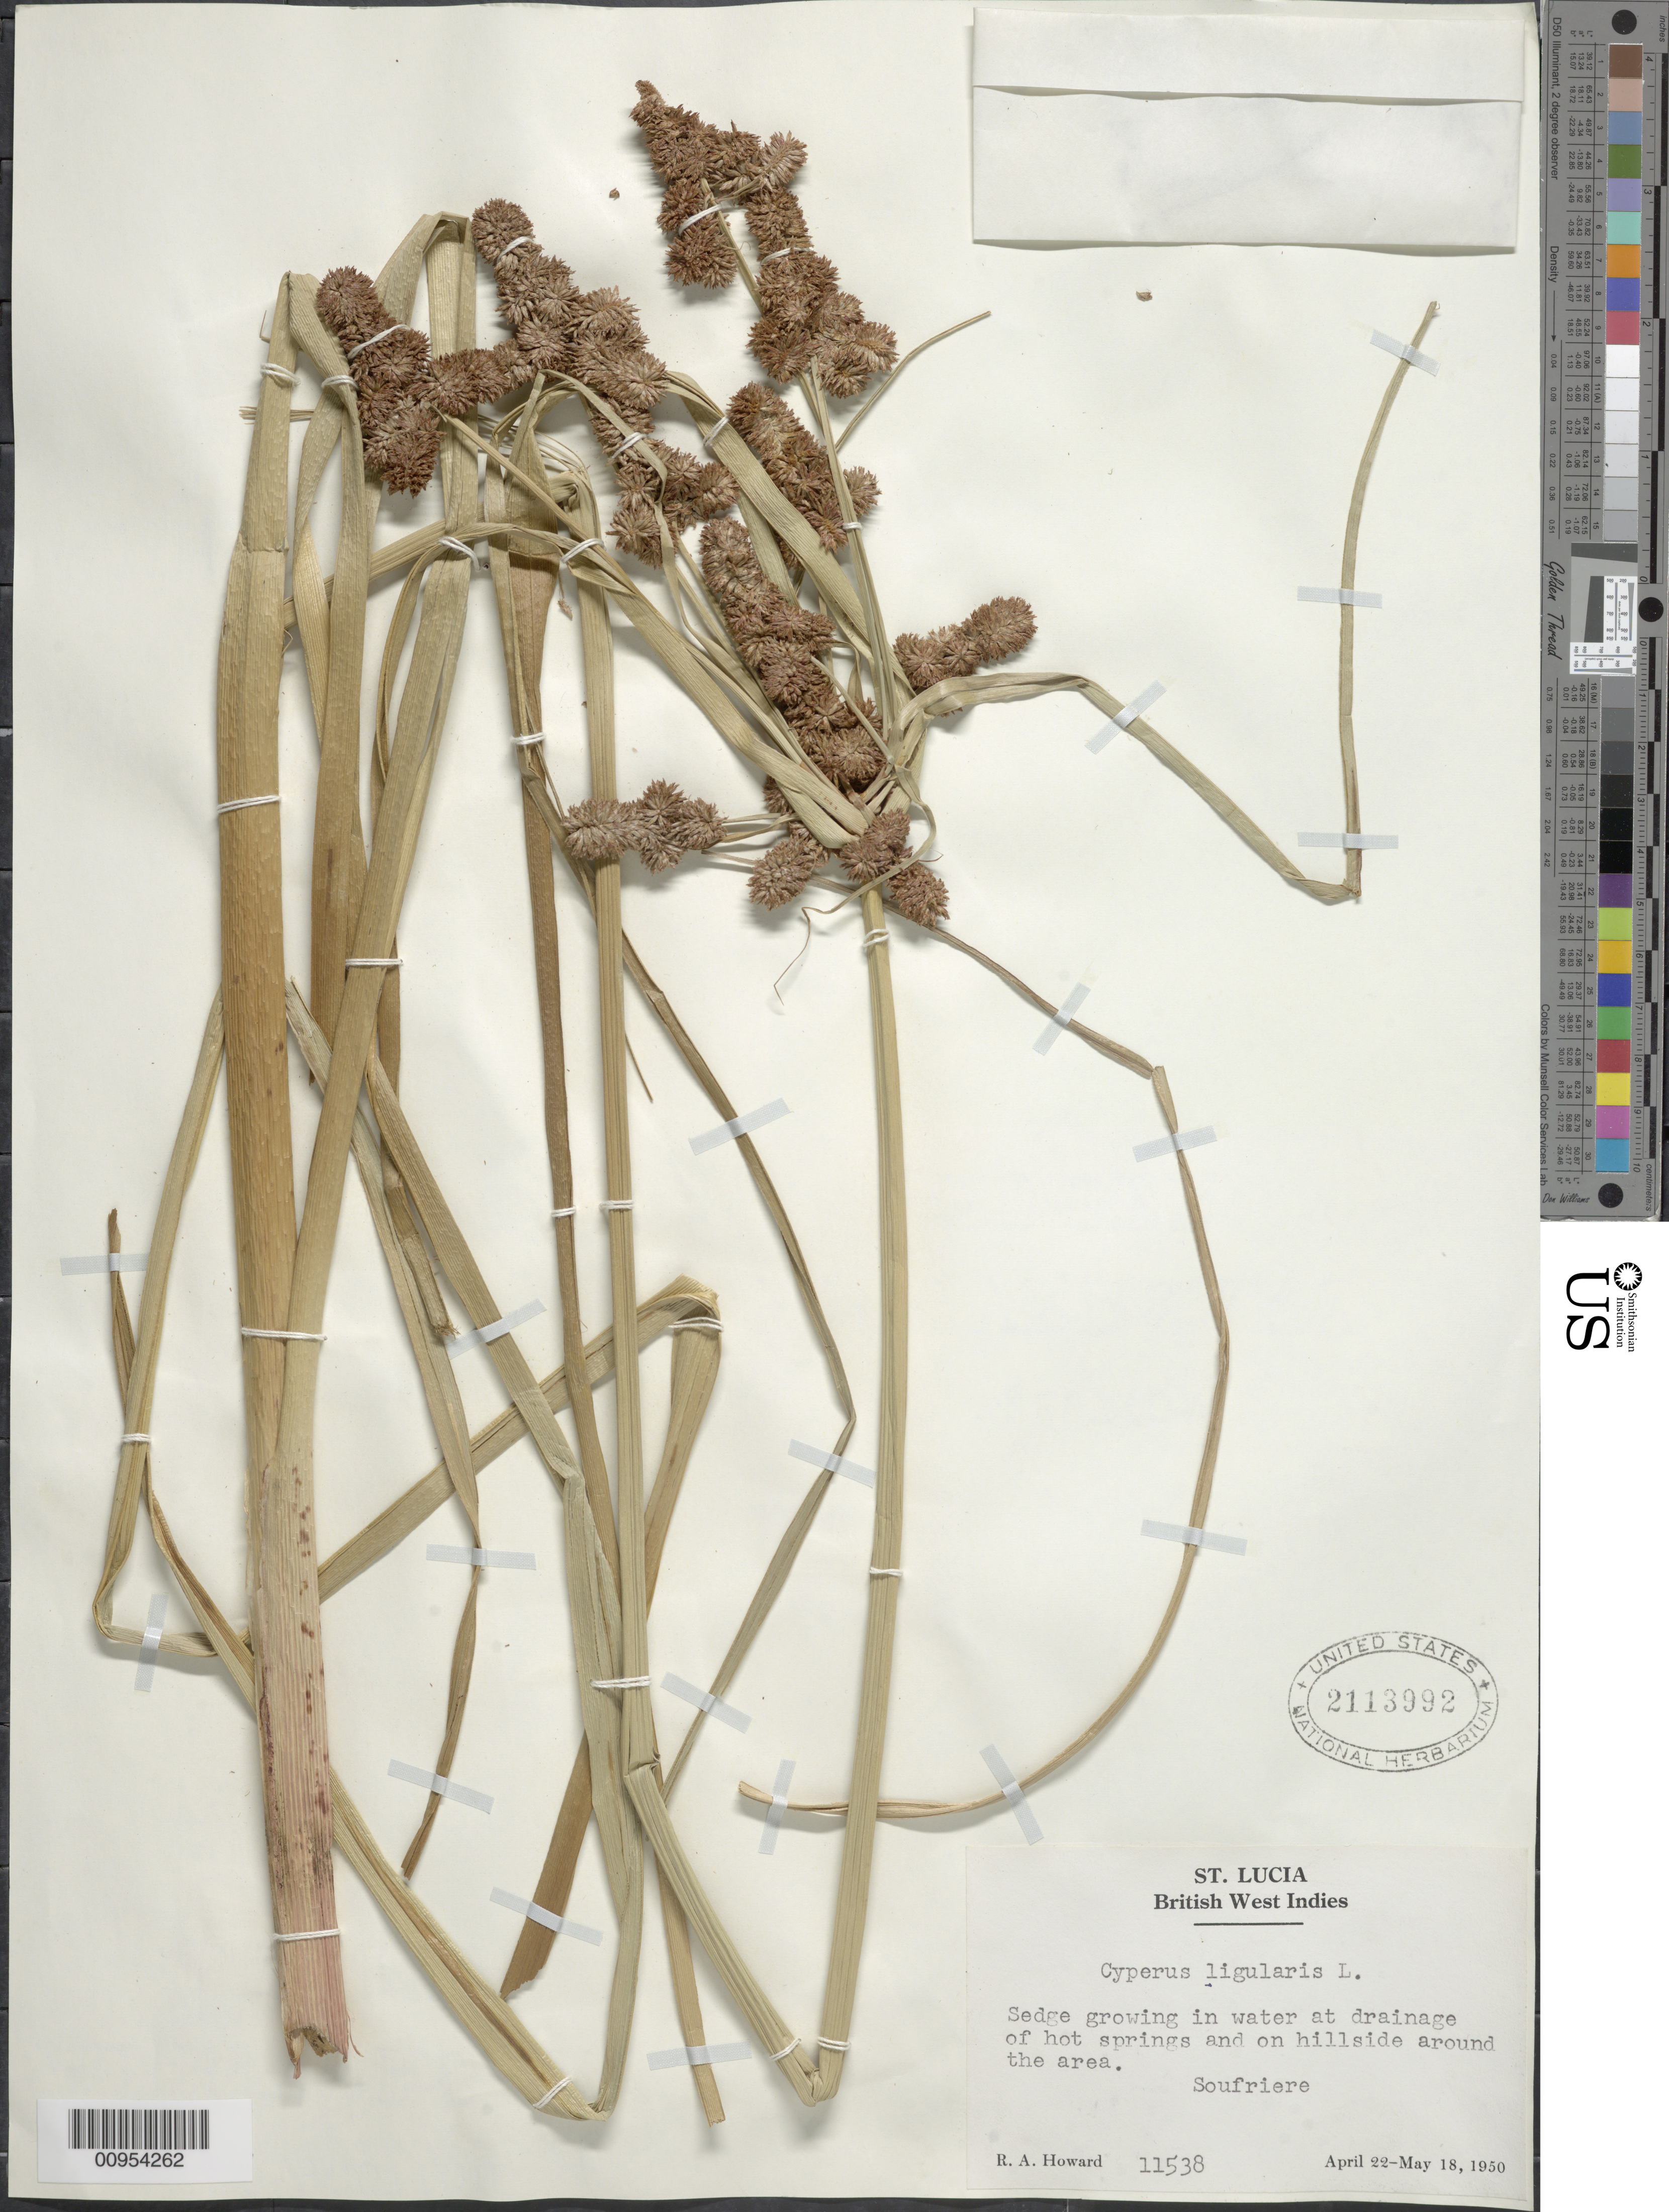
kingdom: Plantae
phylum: Tracheophyta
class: Liliopsida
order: Poales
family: Cyperaceae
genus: Cyperus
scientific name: Cyperus ligularis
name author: L.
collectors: R. A. Howard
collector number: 11538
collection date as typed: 22 Apr 1950 to 11 May 1950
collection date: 1950-04-22/1950-05-11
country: St. Lucia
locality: At drainage of hot springs and on hillside around the area, Soufriere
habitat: Growing in water at drainage of hot springs and on hillside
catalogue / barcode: US 2113992